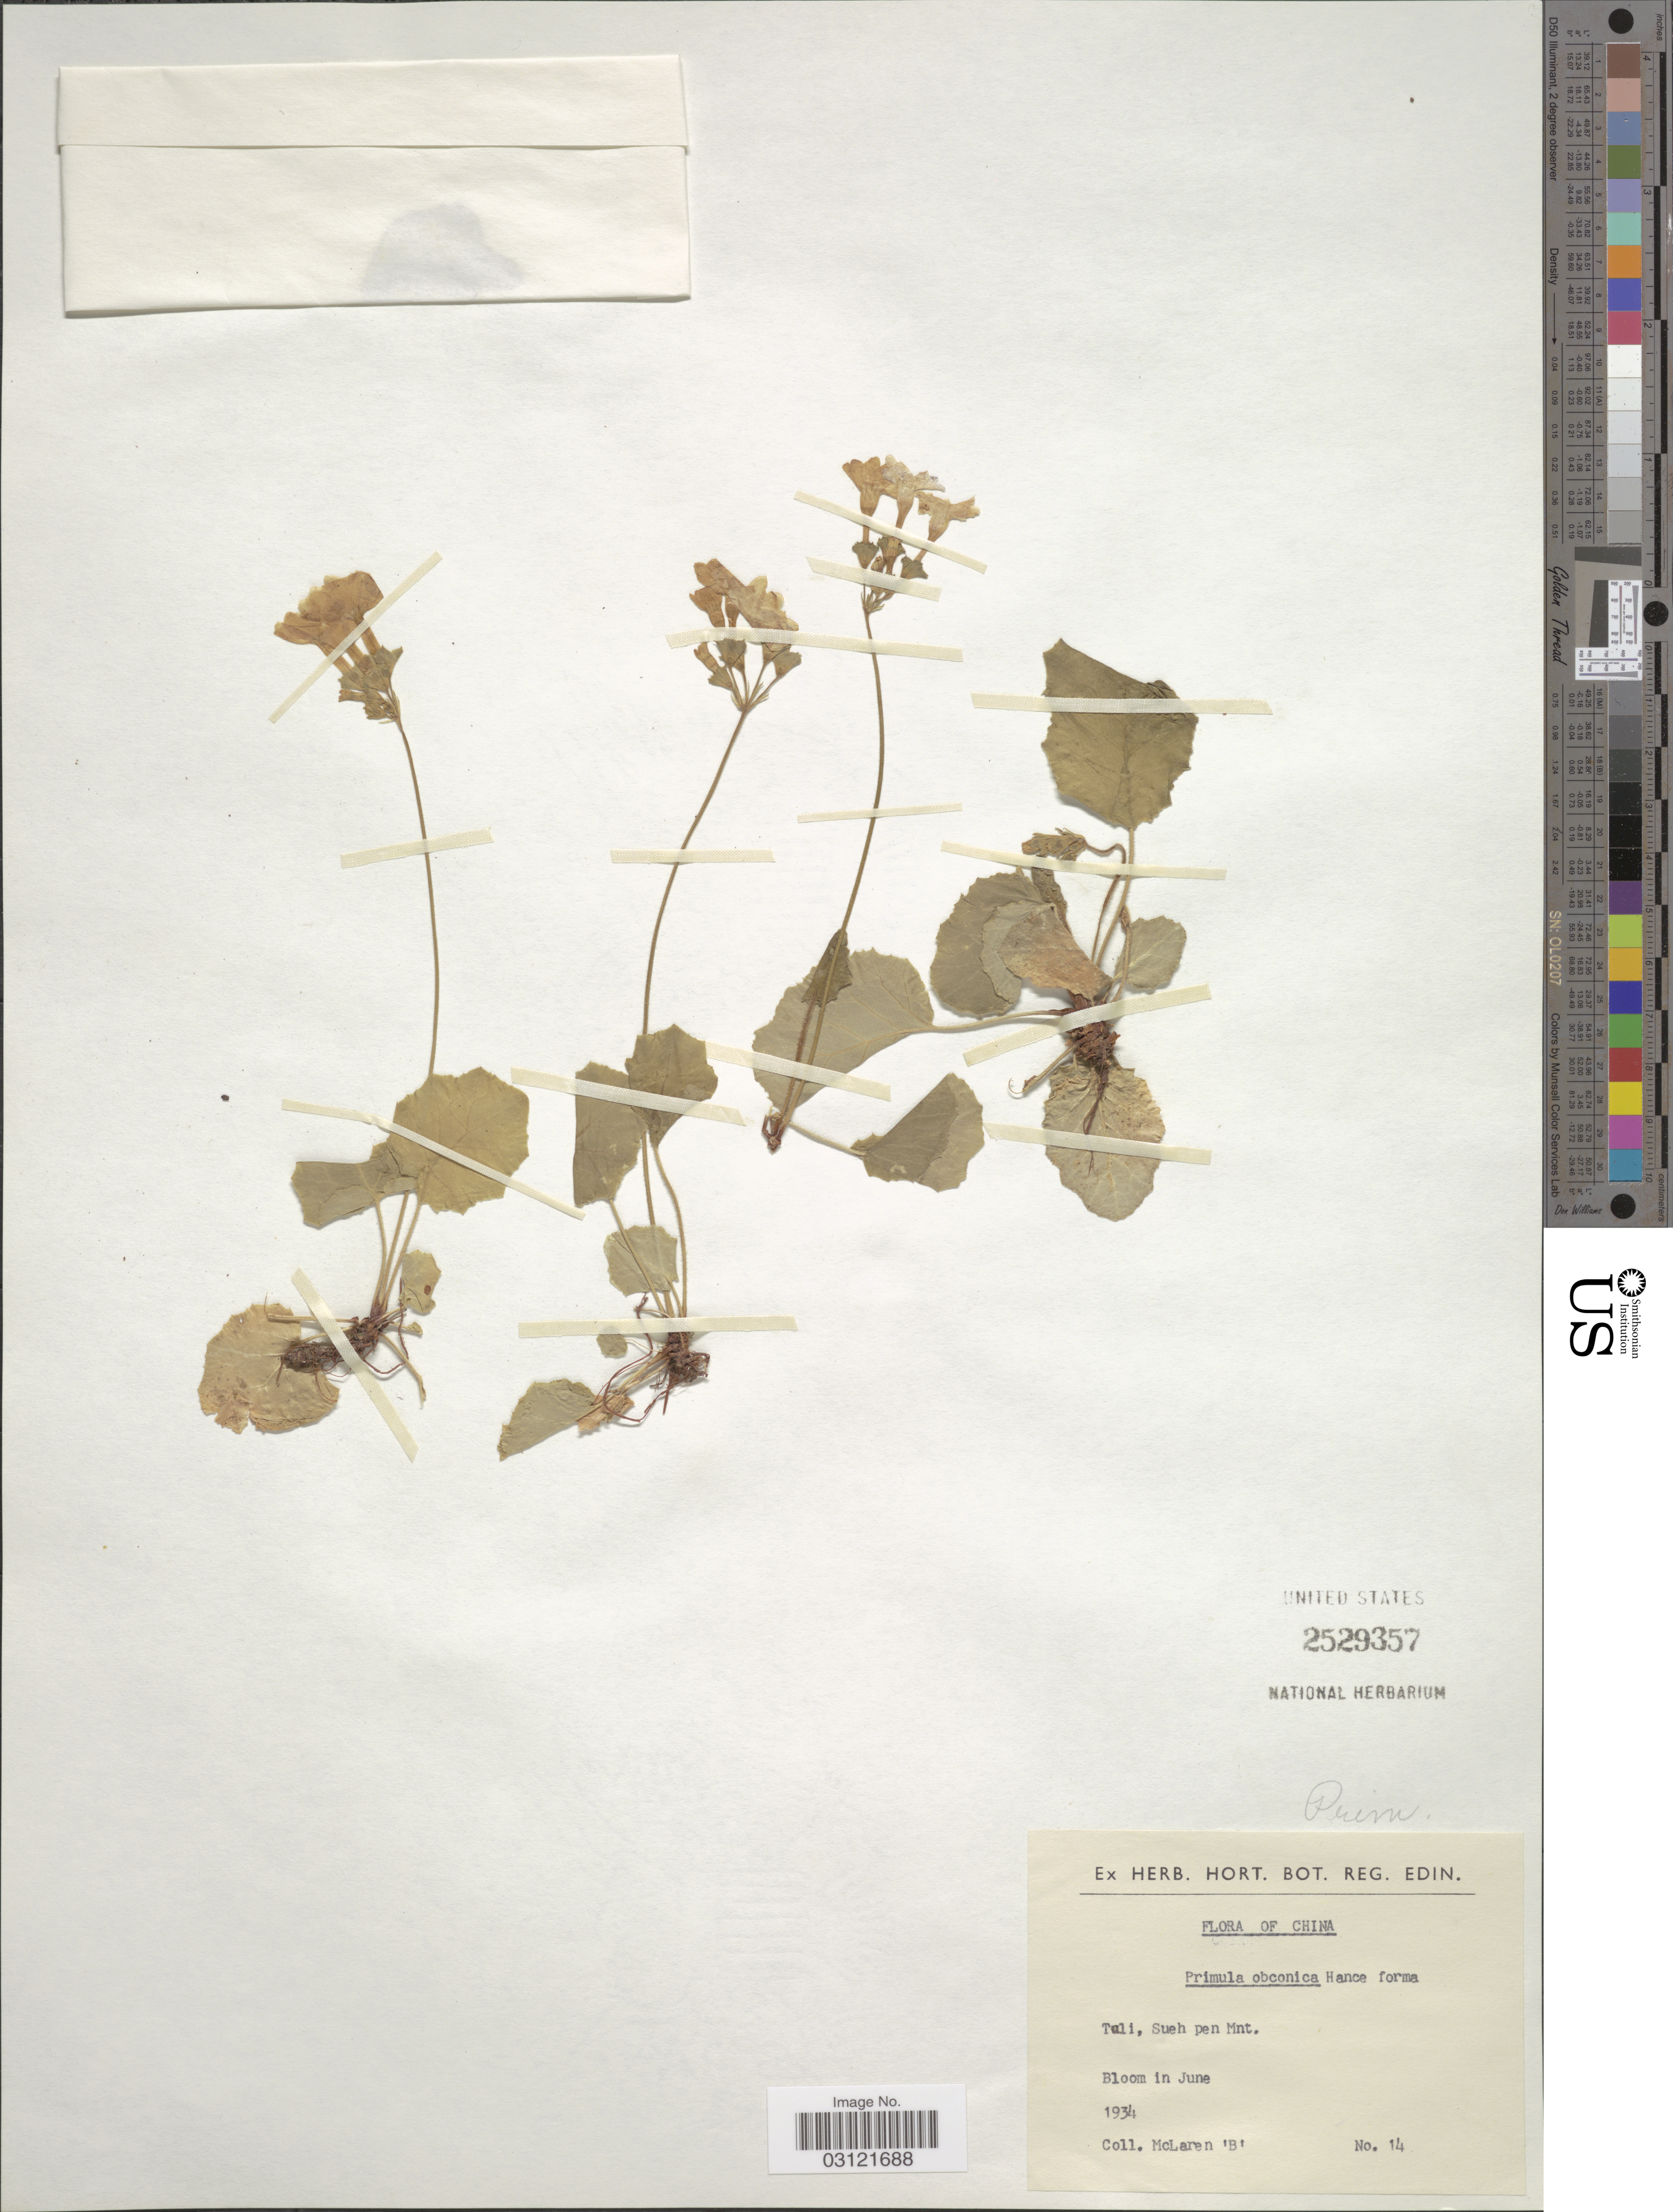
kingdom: Plantae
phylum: Tracheophyta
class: Magnoliopsida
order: Ericales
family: Primulaceae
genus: Primula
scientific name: Primula obconica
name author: Hance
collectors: McLaren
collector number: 14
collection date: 1934-06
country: China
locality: Tali, Sueh pen Mnt.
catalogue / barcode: US 2529357